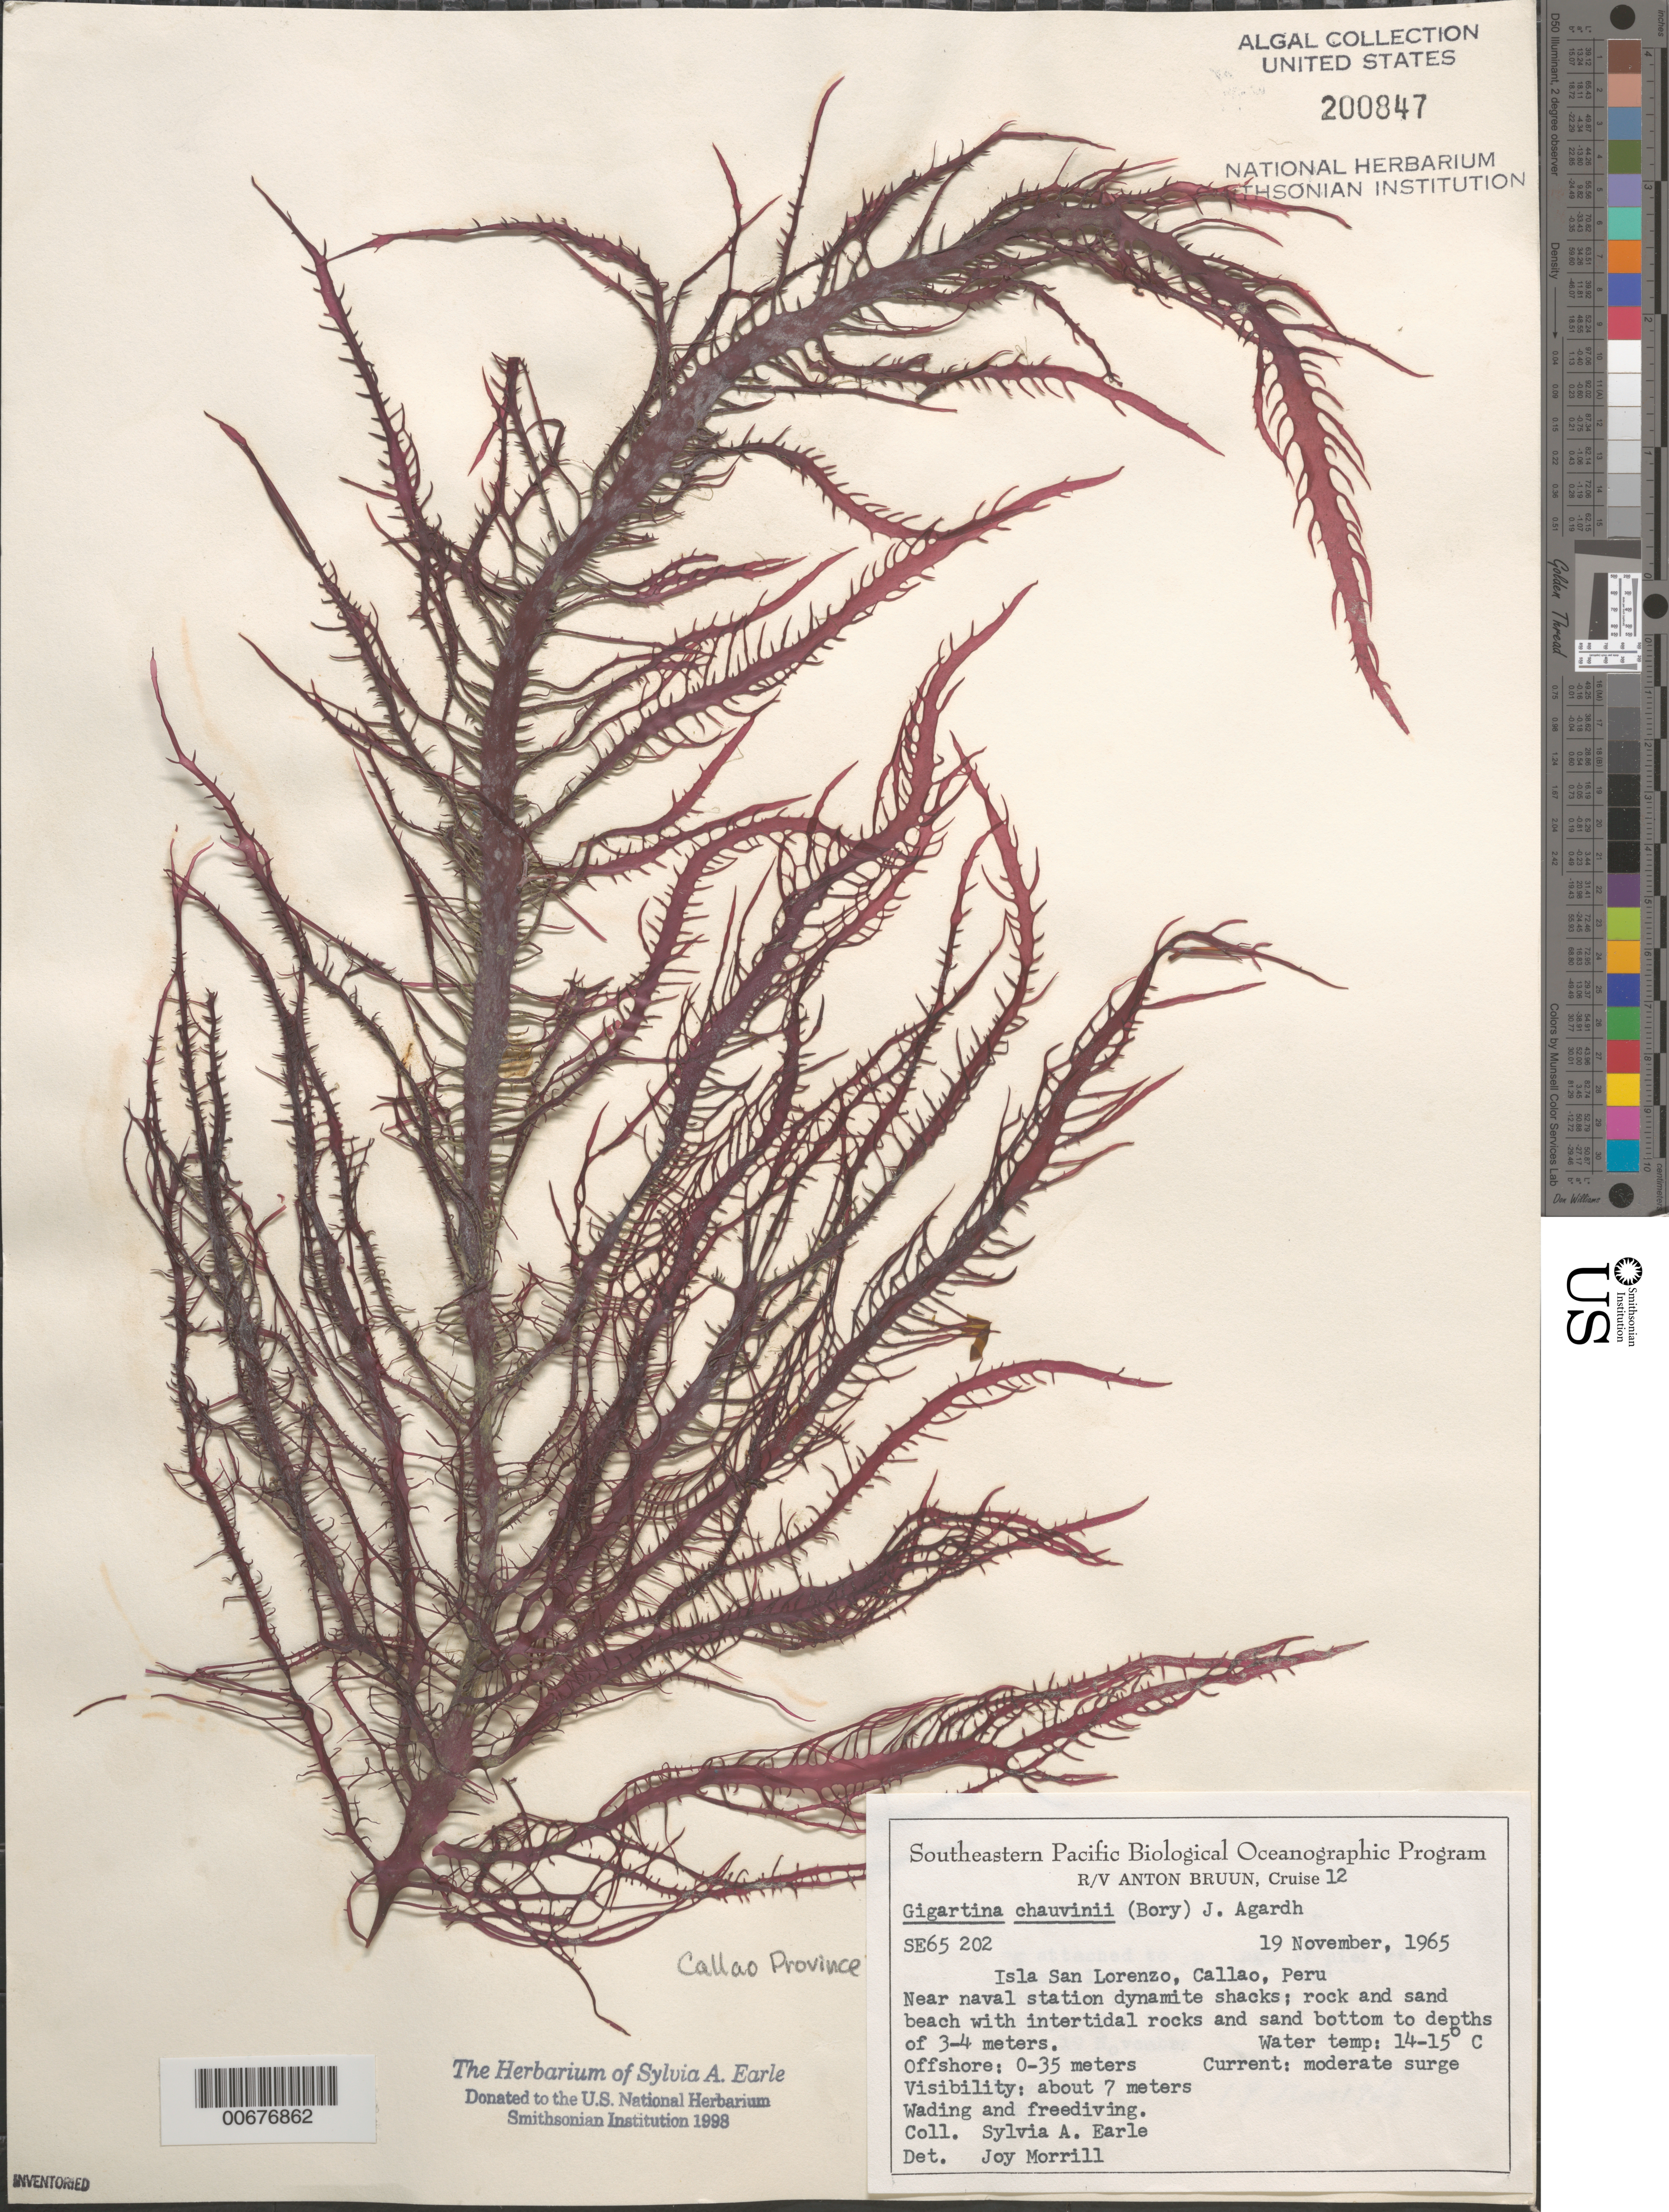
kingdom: Plantae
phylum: Rhodophyta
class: Florideophyceae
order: Gigartinales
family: Gigartinaceae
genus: Chondracanthus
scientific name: Chondracanthus chauvinii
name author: (Bory) Kütz.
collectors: S. A. Earle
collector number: SE 65202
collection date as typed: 19 Nov 1965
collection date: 1965-11-19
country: Peru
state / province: Callao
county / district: Callao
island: Isla San Lorenzo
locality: Callao, Naval Station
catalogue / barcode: US 200847